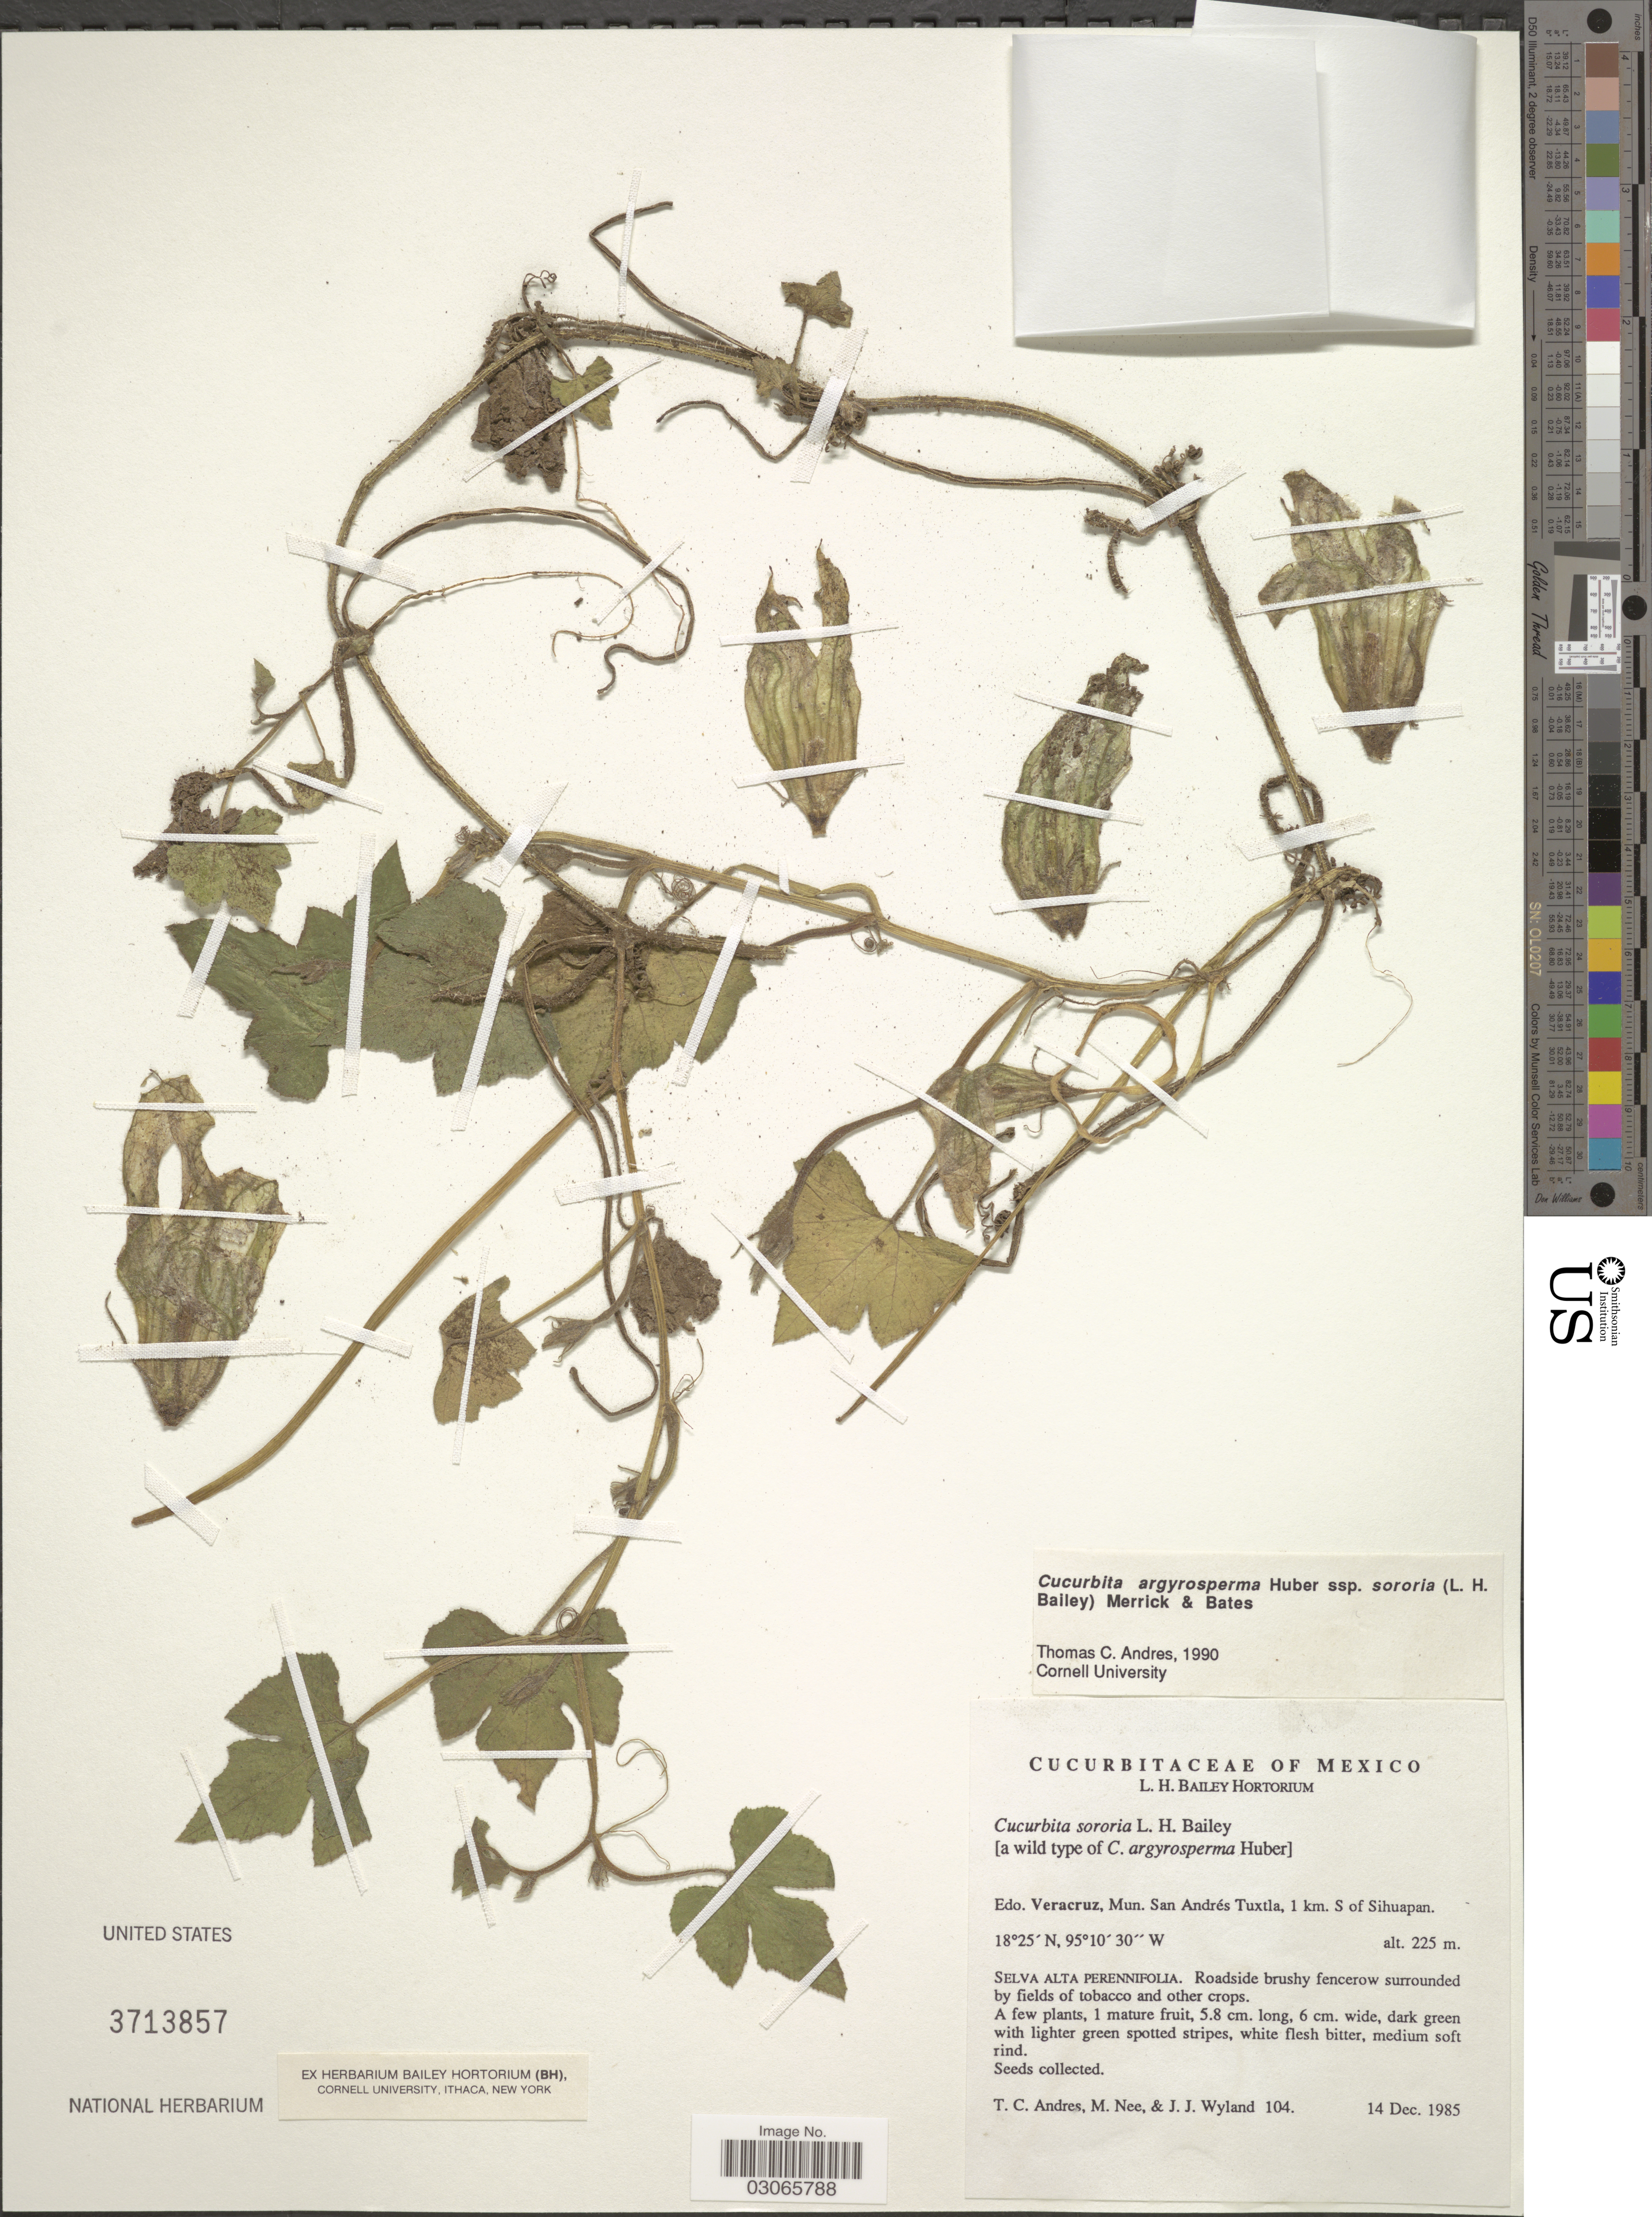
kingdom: Plantae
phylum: Tracheophyta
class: Magnoliopsida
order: Cucurbitales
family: Cucurbitaceae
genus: Cucurbita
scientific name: Cucurbita argyrosperma subsp. sororia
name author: (L.H. Bailey) Merrick & D.M. Bates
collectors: T. C. Andres, M. Nee & J. J. Wyland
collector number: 104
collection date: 1985-12-14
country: Mexico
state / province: Veracruz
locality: Edo. Veracruz, Mun. San Andrés Tuxtla, 1 km S. of Sihuapan.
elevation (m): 225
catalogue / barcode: US 3713857